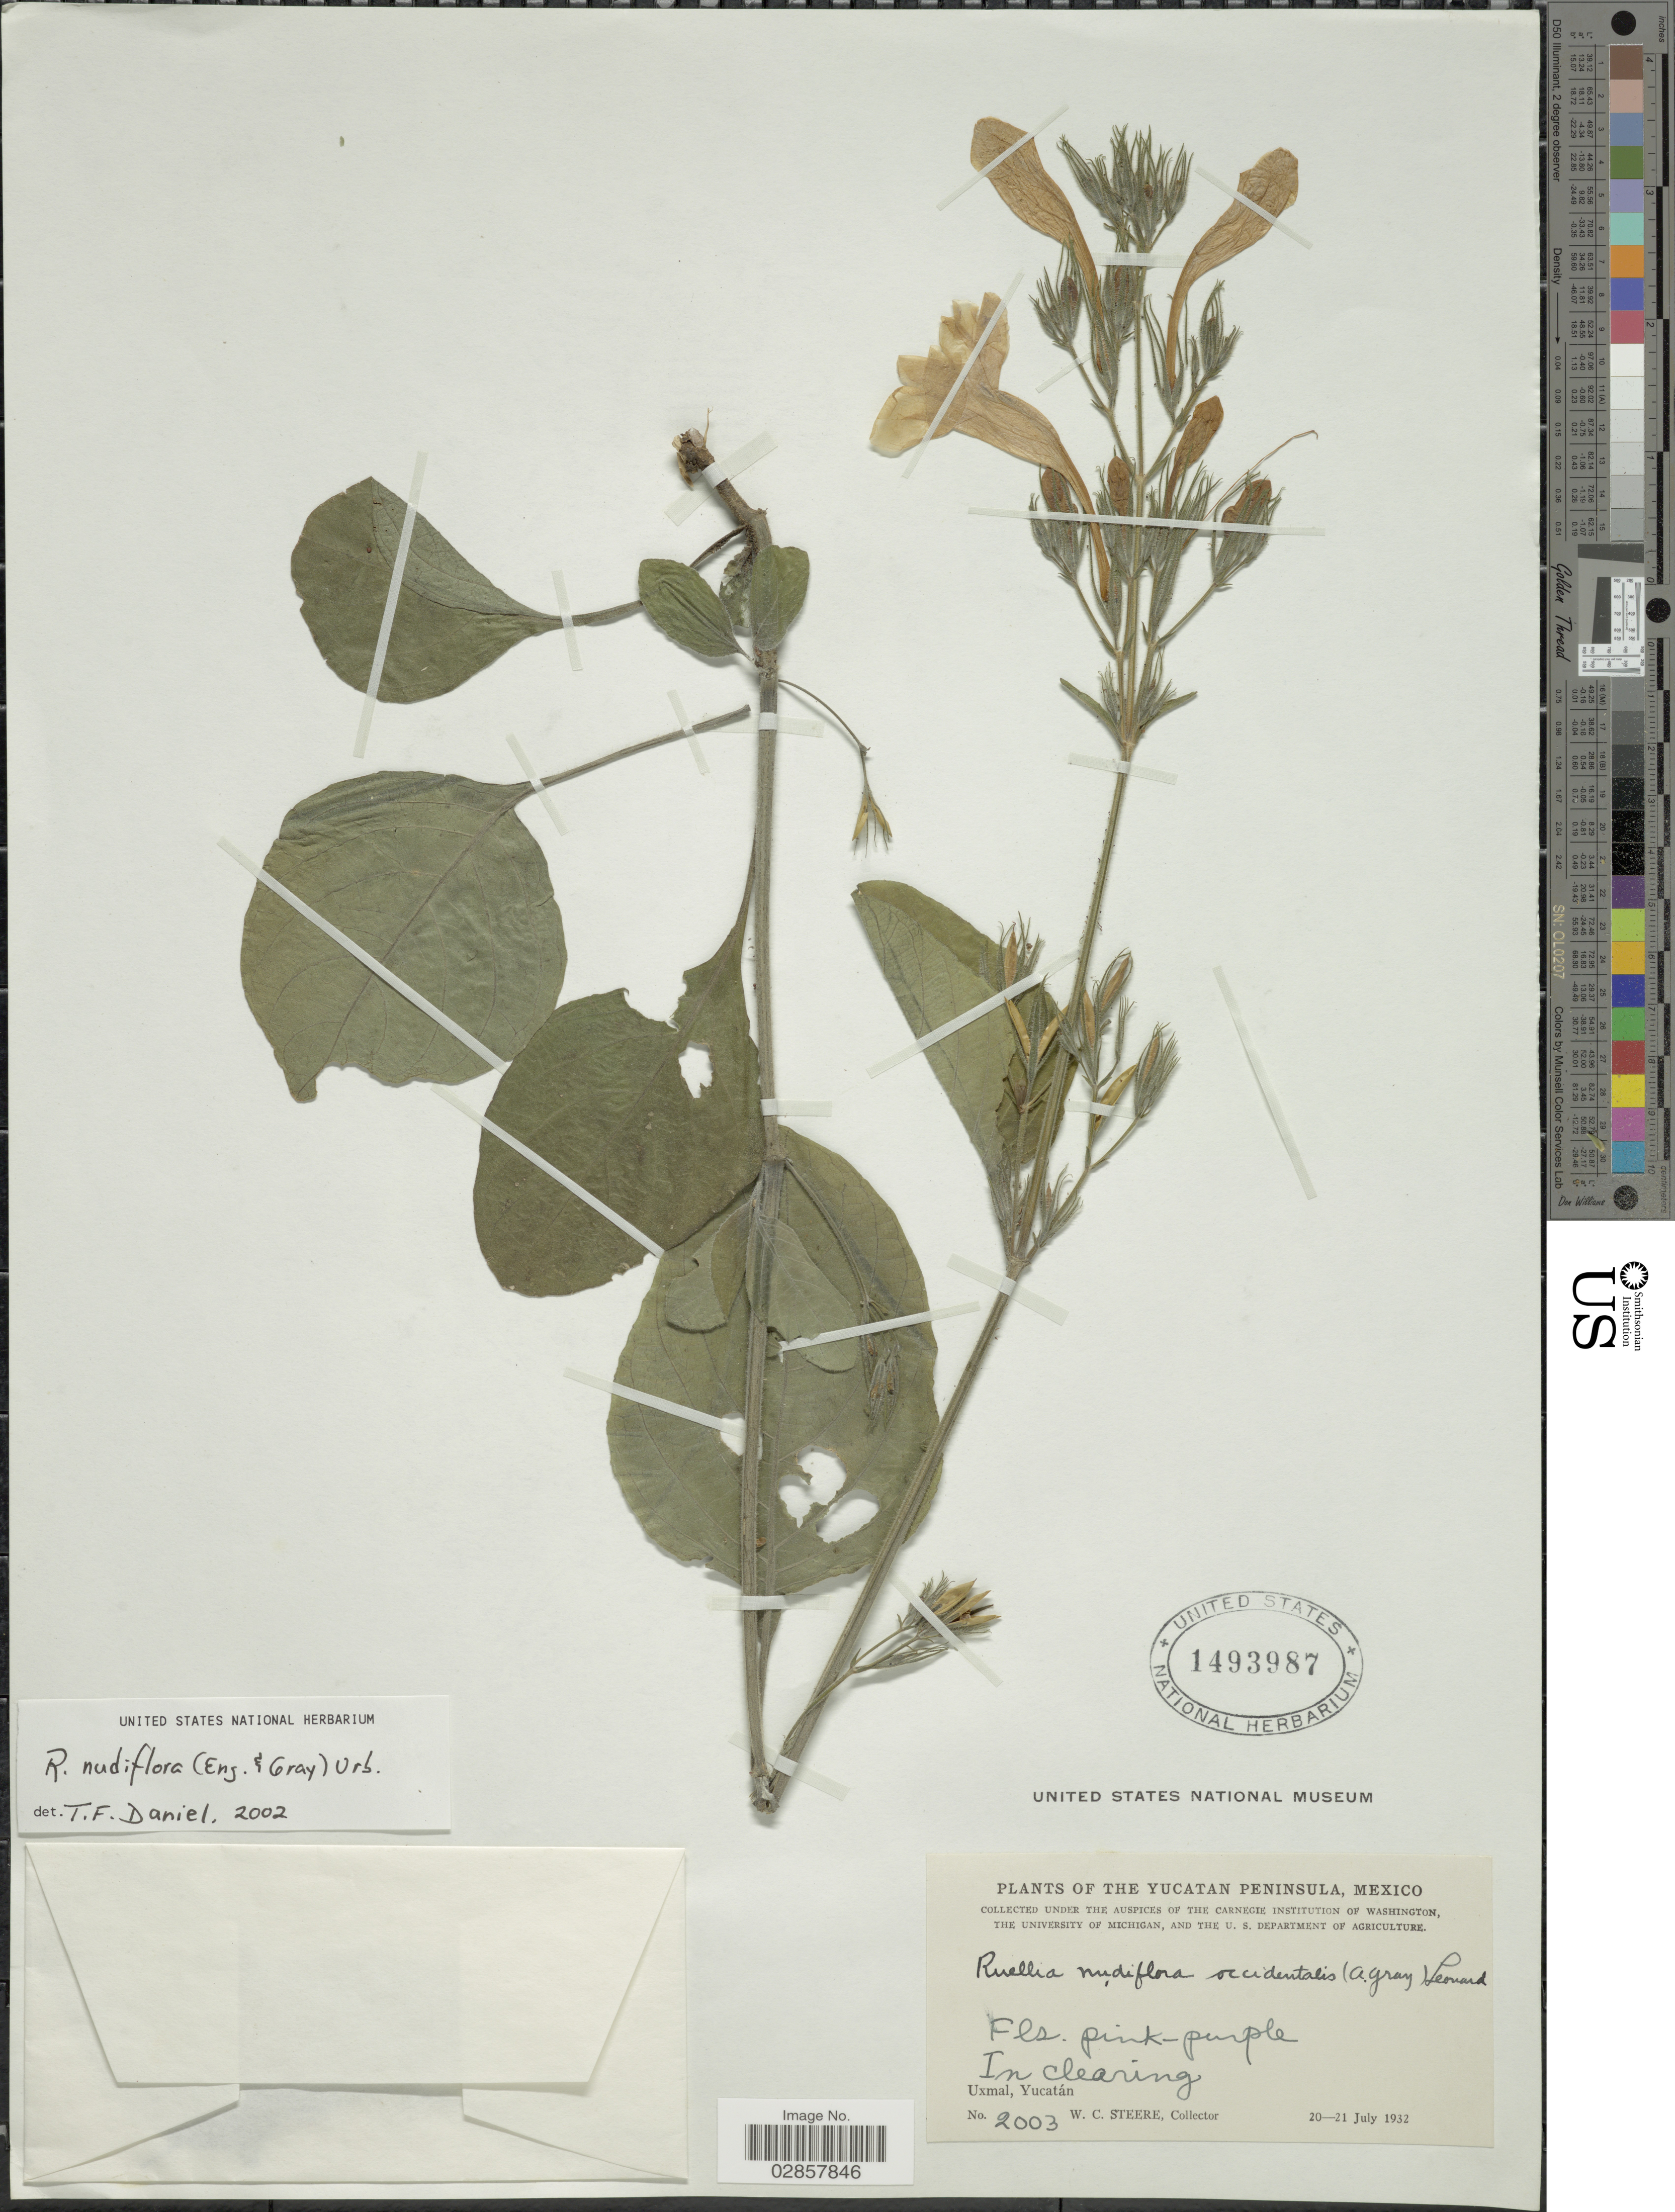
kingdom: Plantae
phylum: Tracheophyta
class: Magnoliopsida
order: Lamiales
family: Acanthaceae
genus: Ruellia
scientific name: Ruellia nudiflora var. yucatana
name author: Leonard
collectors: W. C. Steere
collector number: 2003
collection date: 1932-07-20/1932-07-21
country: Mexico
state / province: Yucatán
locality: Yucatan Peninsula. In clearing Uxmal.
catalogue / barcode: US 1493987